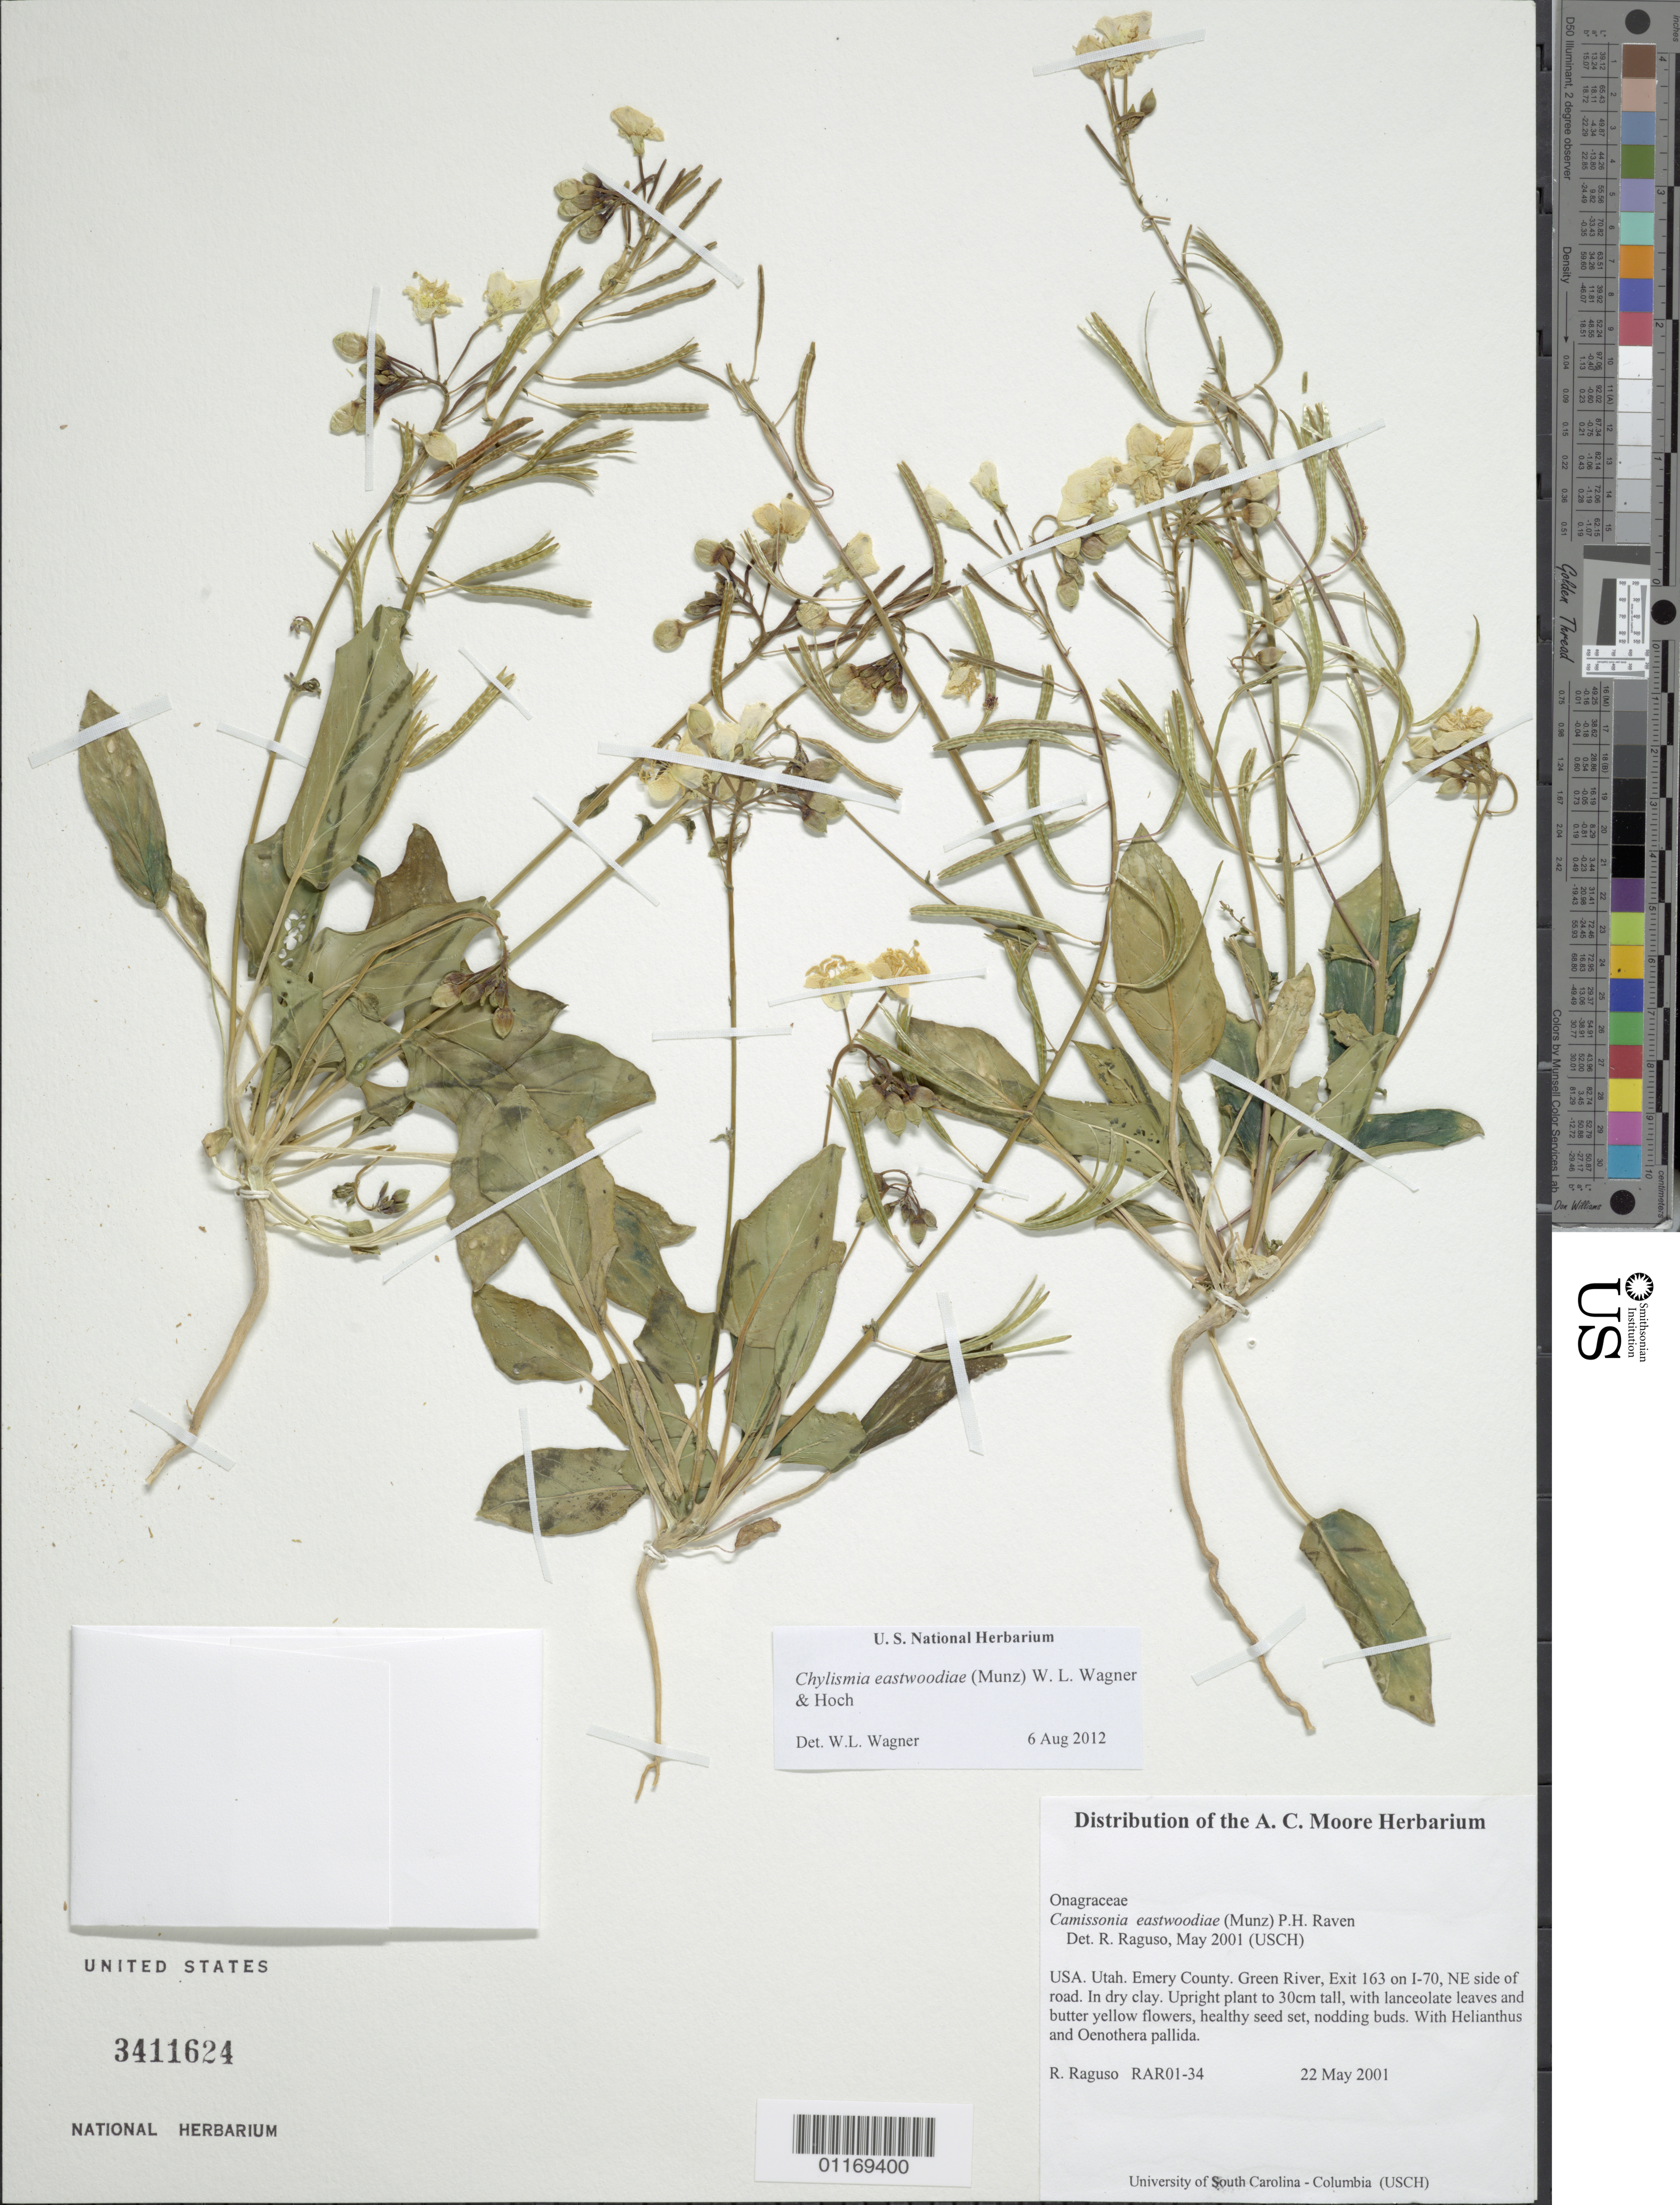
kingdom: Plantae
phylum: Tracheophyta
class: Magnoliopsida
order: Myrtales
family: Onagraceae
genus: Chylismia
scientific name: Chylismia eastwoodiae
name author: (Munz) W.L. Wagner & Hoch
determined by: Wagner, W. L., (BOT), Smithsonian Institution - National Museum of Natural History (UNITED STATES)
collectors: R. Raguso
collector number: RAR01-34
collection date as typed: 22 May 2001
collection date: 2001-05-22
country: United States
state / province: Utah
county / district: Emery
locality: Green River, Exit 163 on I-70, NE side of road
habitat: In dry clay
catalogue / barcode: US 3411624